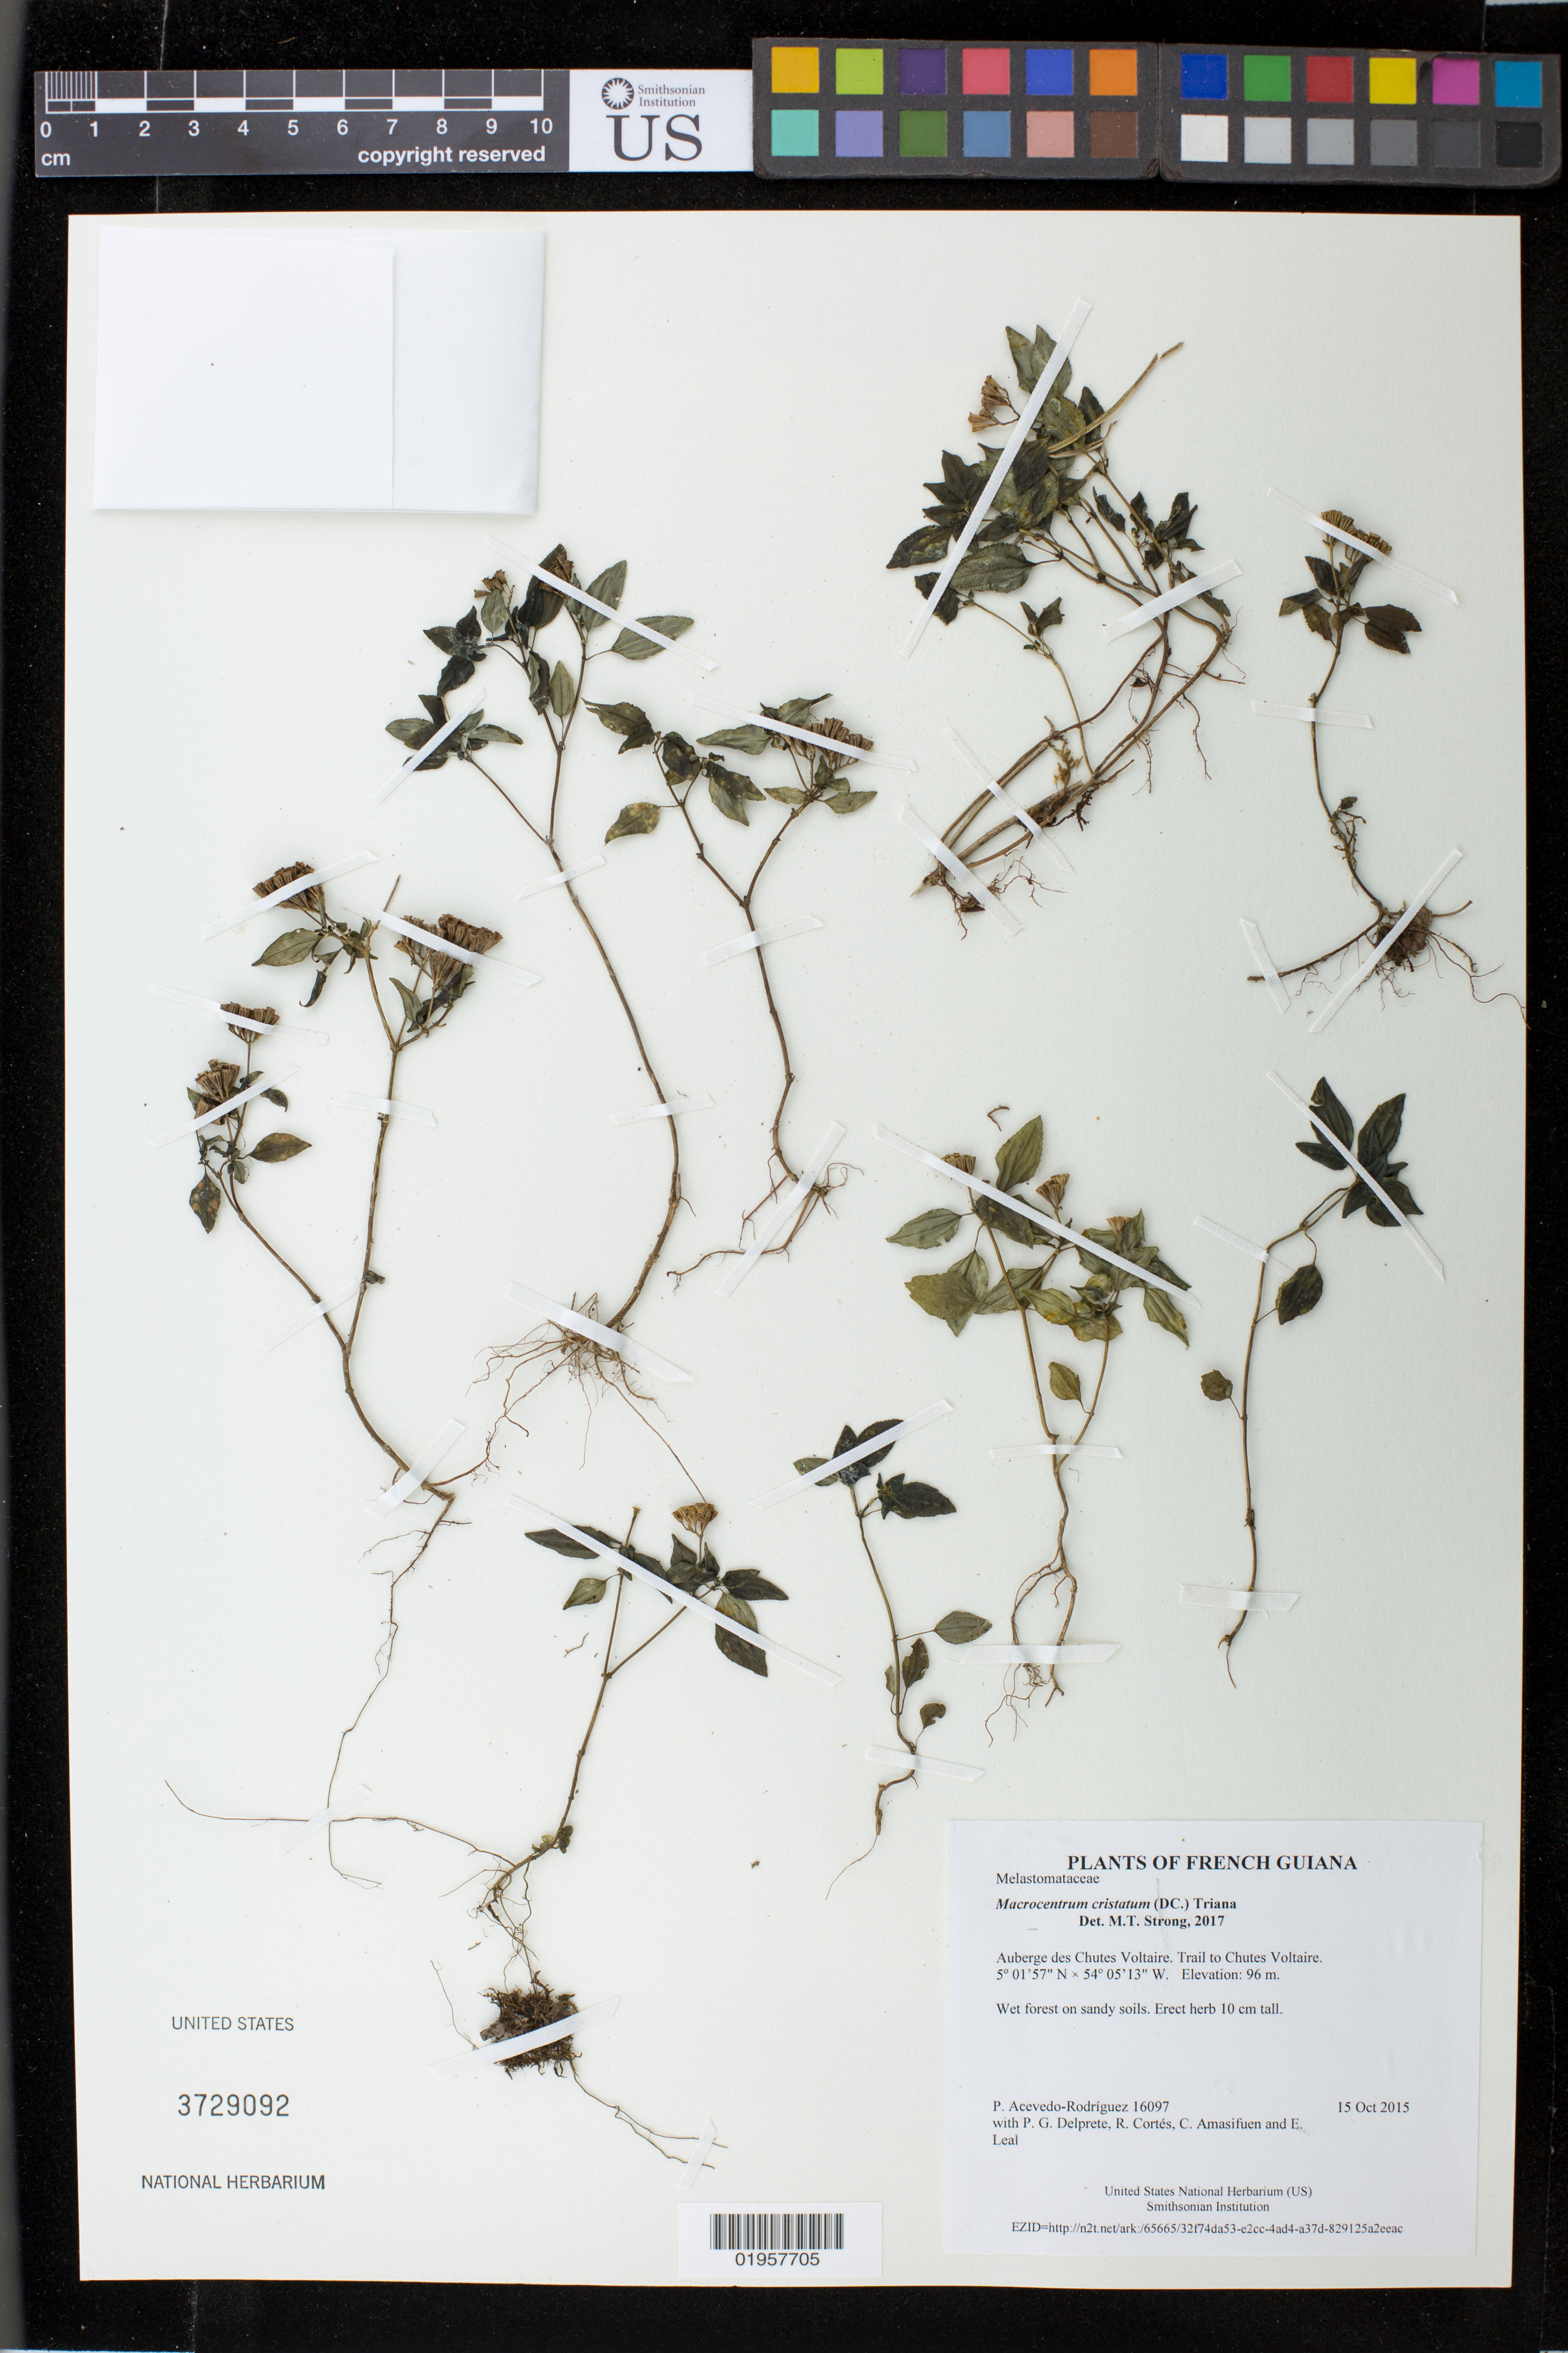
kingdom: Plantae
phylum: Tracheophyta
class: Magnoliopsida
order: Myrtales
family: Melastomataceae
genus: Macrocentrum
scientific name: Macrocentrum cristatum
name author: (DC.) Triana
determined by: Strong, M. T., (US), Smithsonian Institution - National Museum of Natural History (UNITED STATES)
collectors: P. Acevedo-Rodr., P. G. Delprete, R. Cortés, C. Amasifuen & E. Leal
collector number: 16097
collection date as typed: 15 October 2015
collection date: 2015-10-15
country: French Guiana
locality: Auberge des Chutes Voltaire. Trail to Chutes Voltaire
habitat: Wet forest on sandy soils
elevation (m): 96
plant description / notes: US, NY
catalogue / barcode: US 3729092